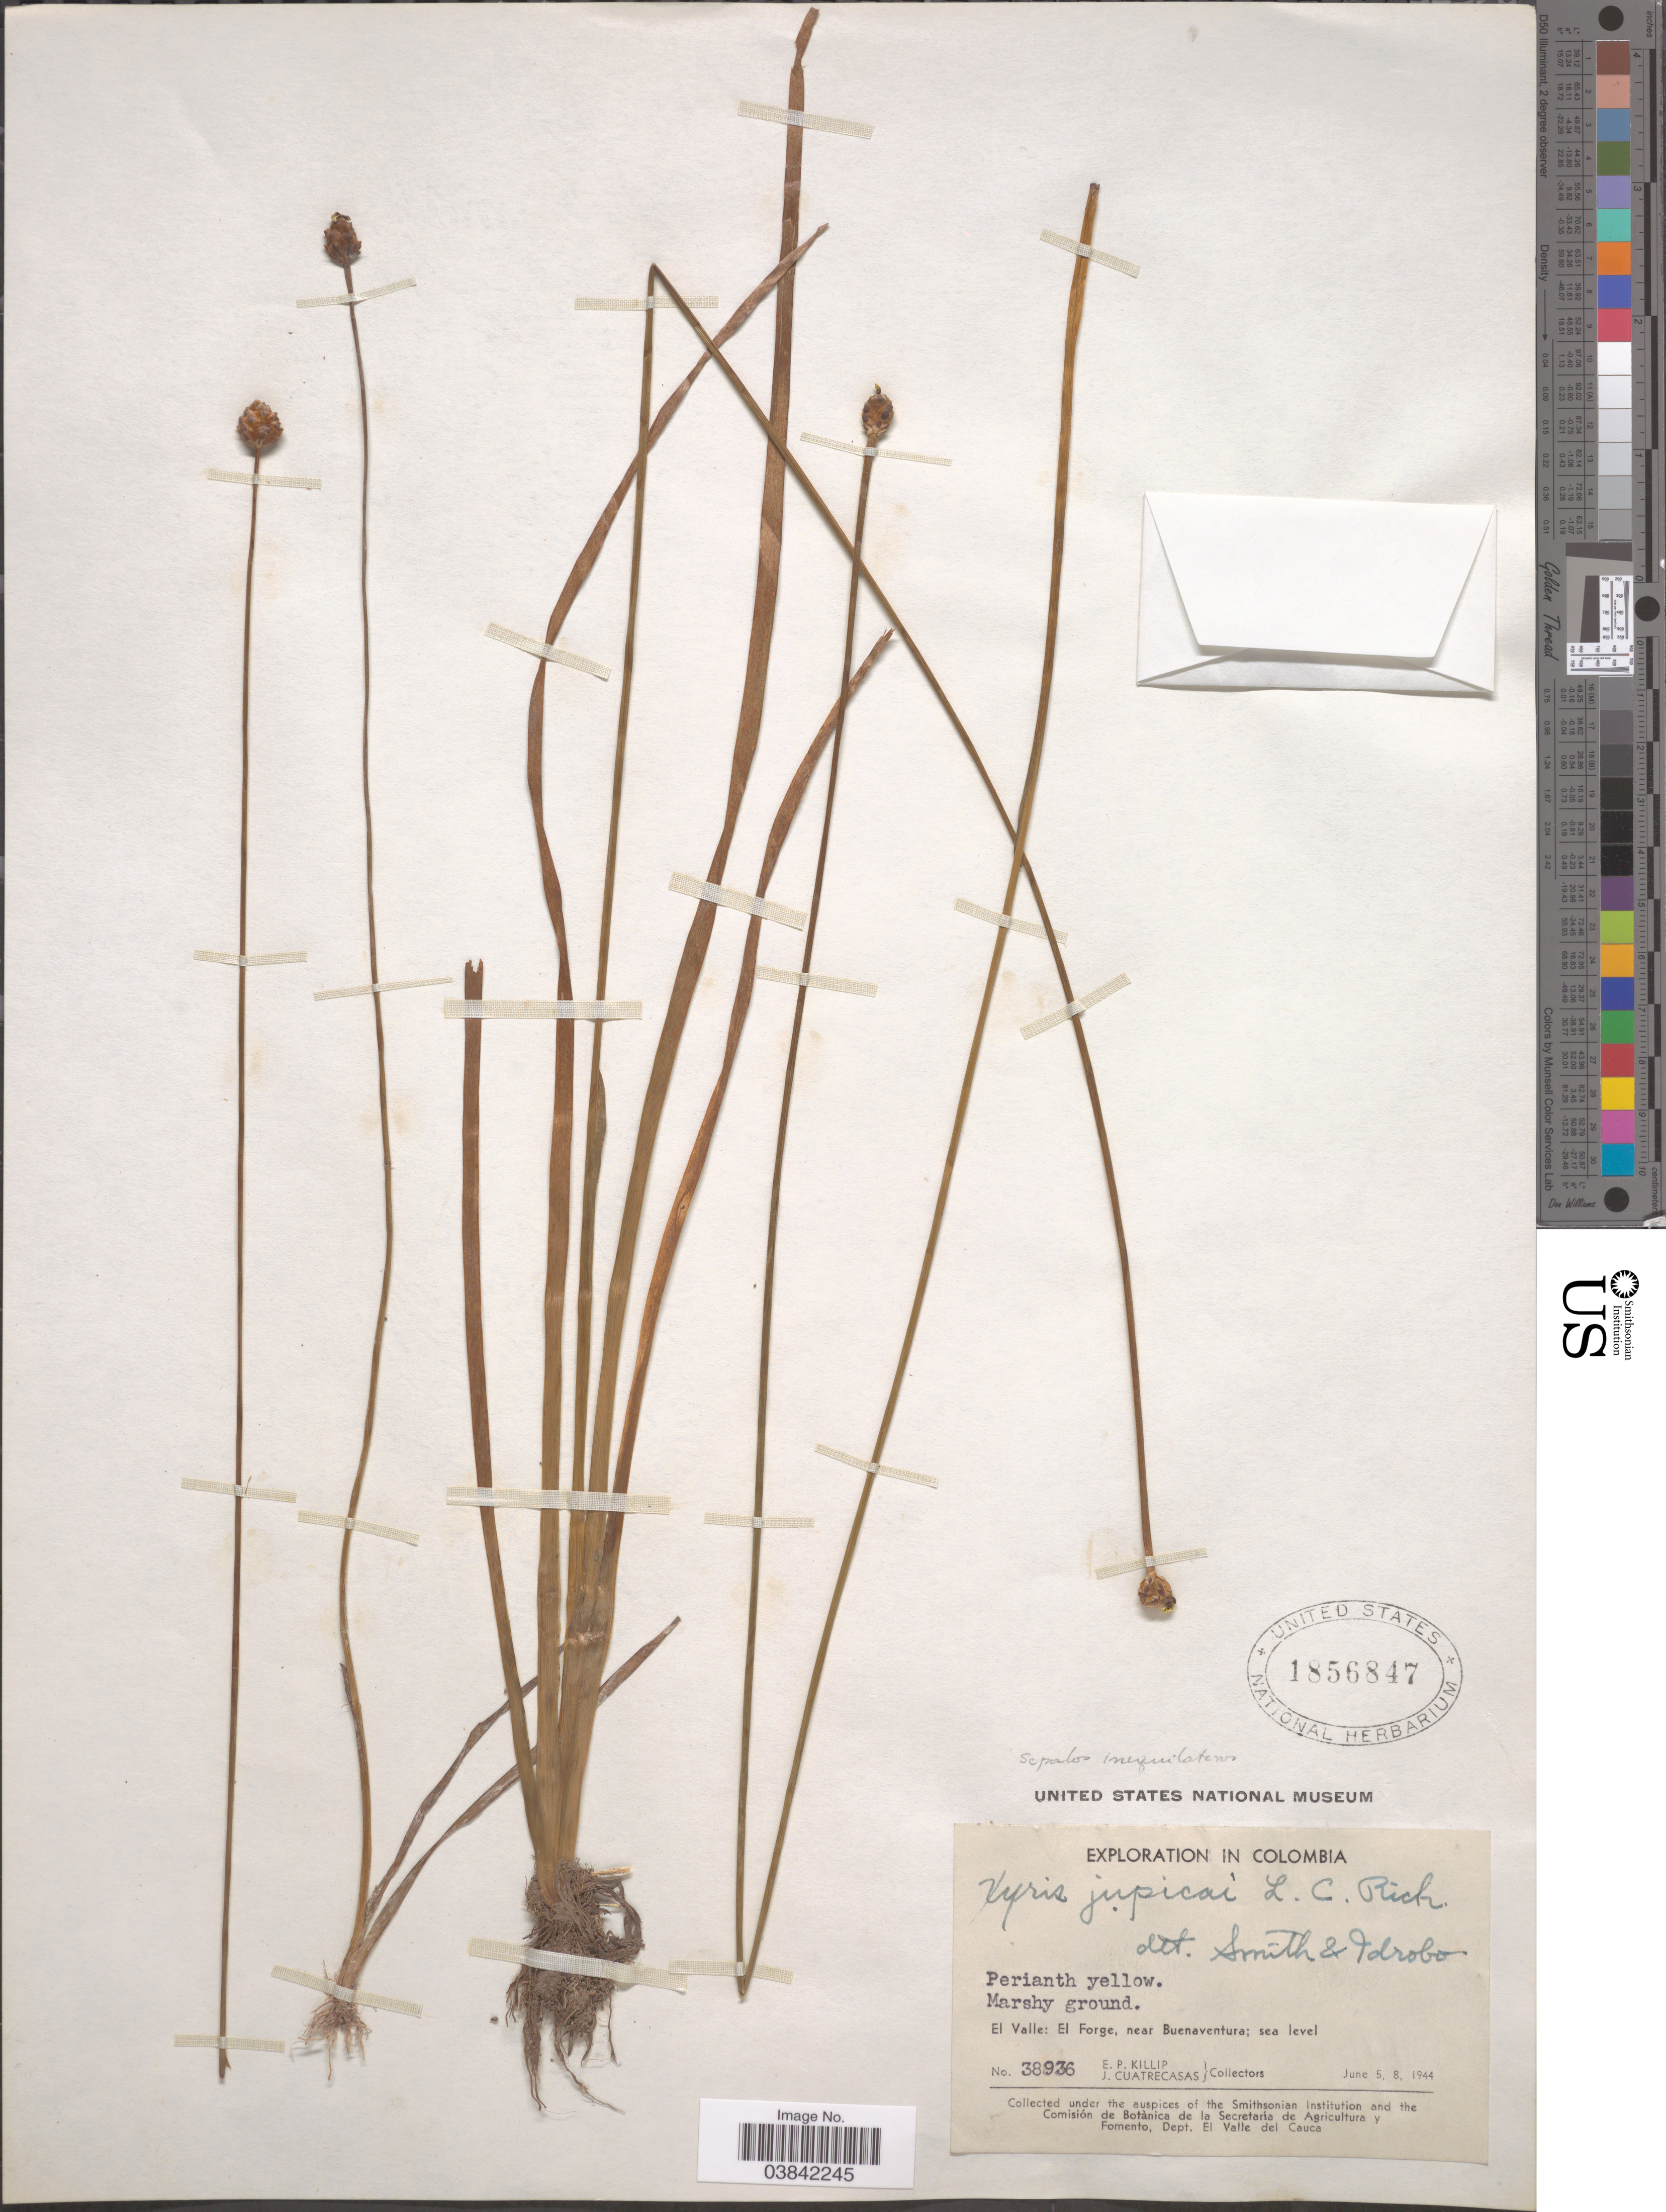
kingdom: Plantae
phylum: Tracheophyta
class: Liliopsida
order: Poales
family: Xyridaceae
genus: Xyris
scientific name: Xyris jupicai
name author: Rich.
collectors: E. P. Killip & J. Cuatrecasas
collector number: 38936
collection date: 1944-06-05/1944-06-08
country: Colombia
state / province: Valle del Cauca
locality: El Valle: El Forge, near Buenaventura.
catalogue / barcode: US 1856847